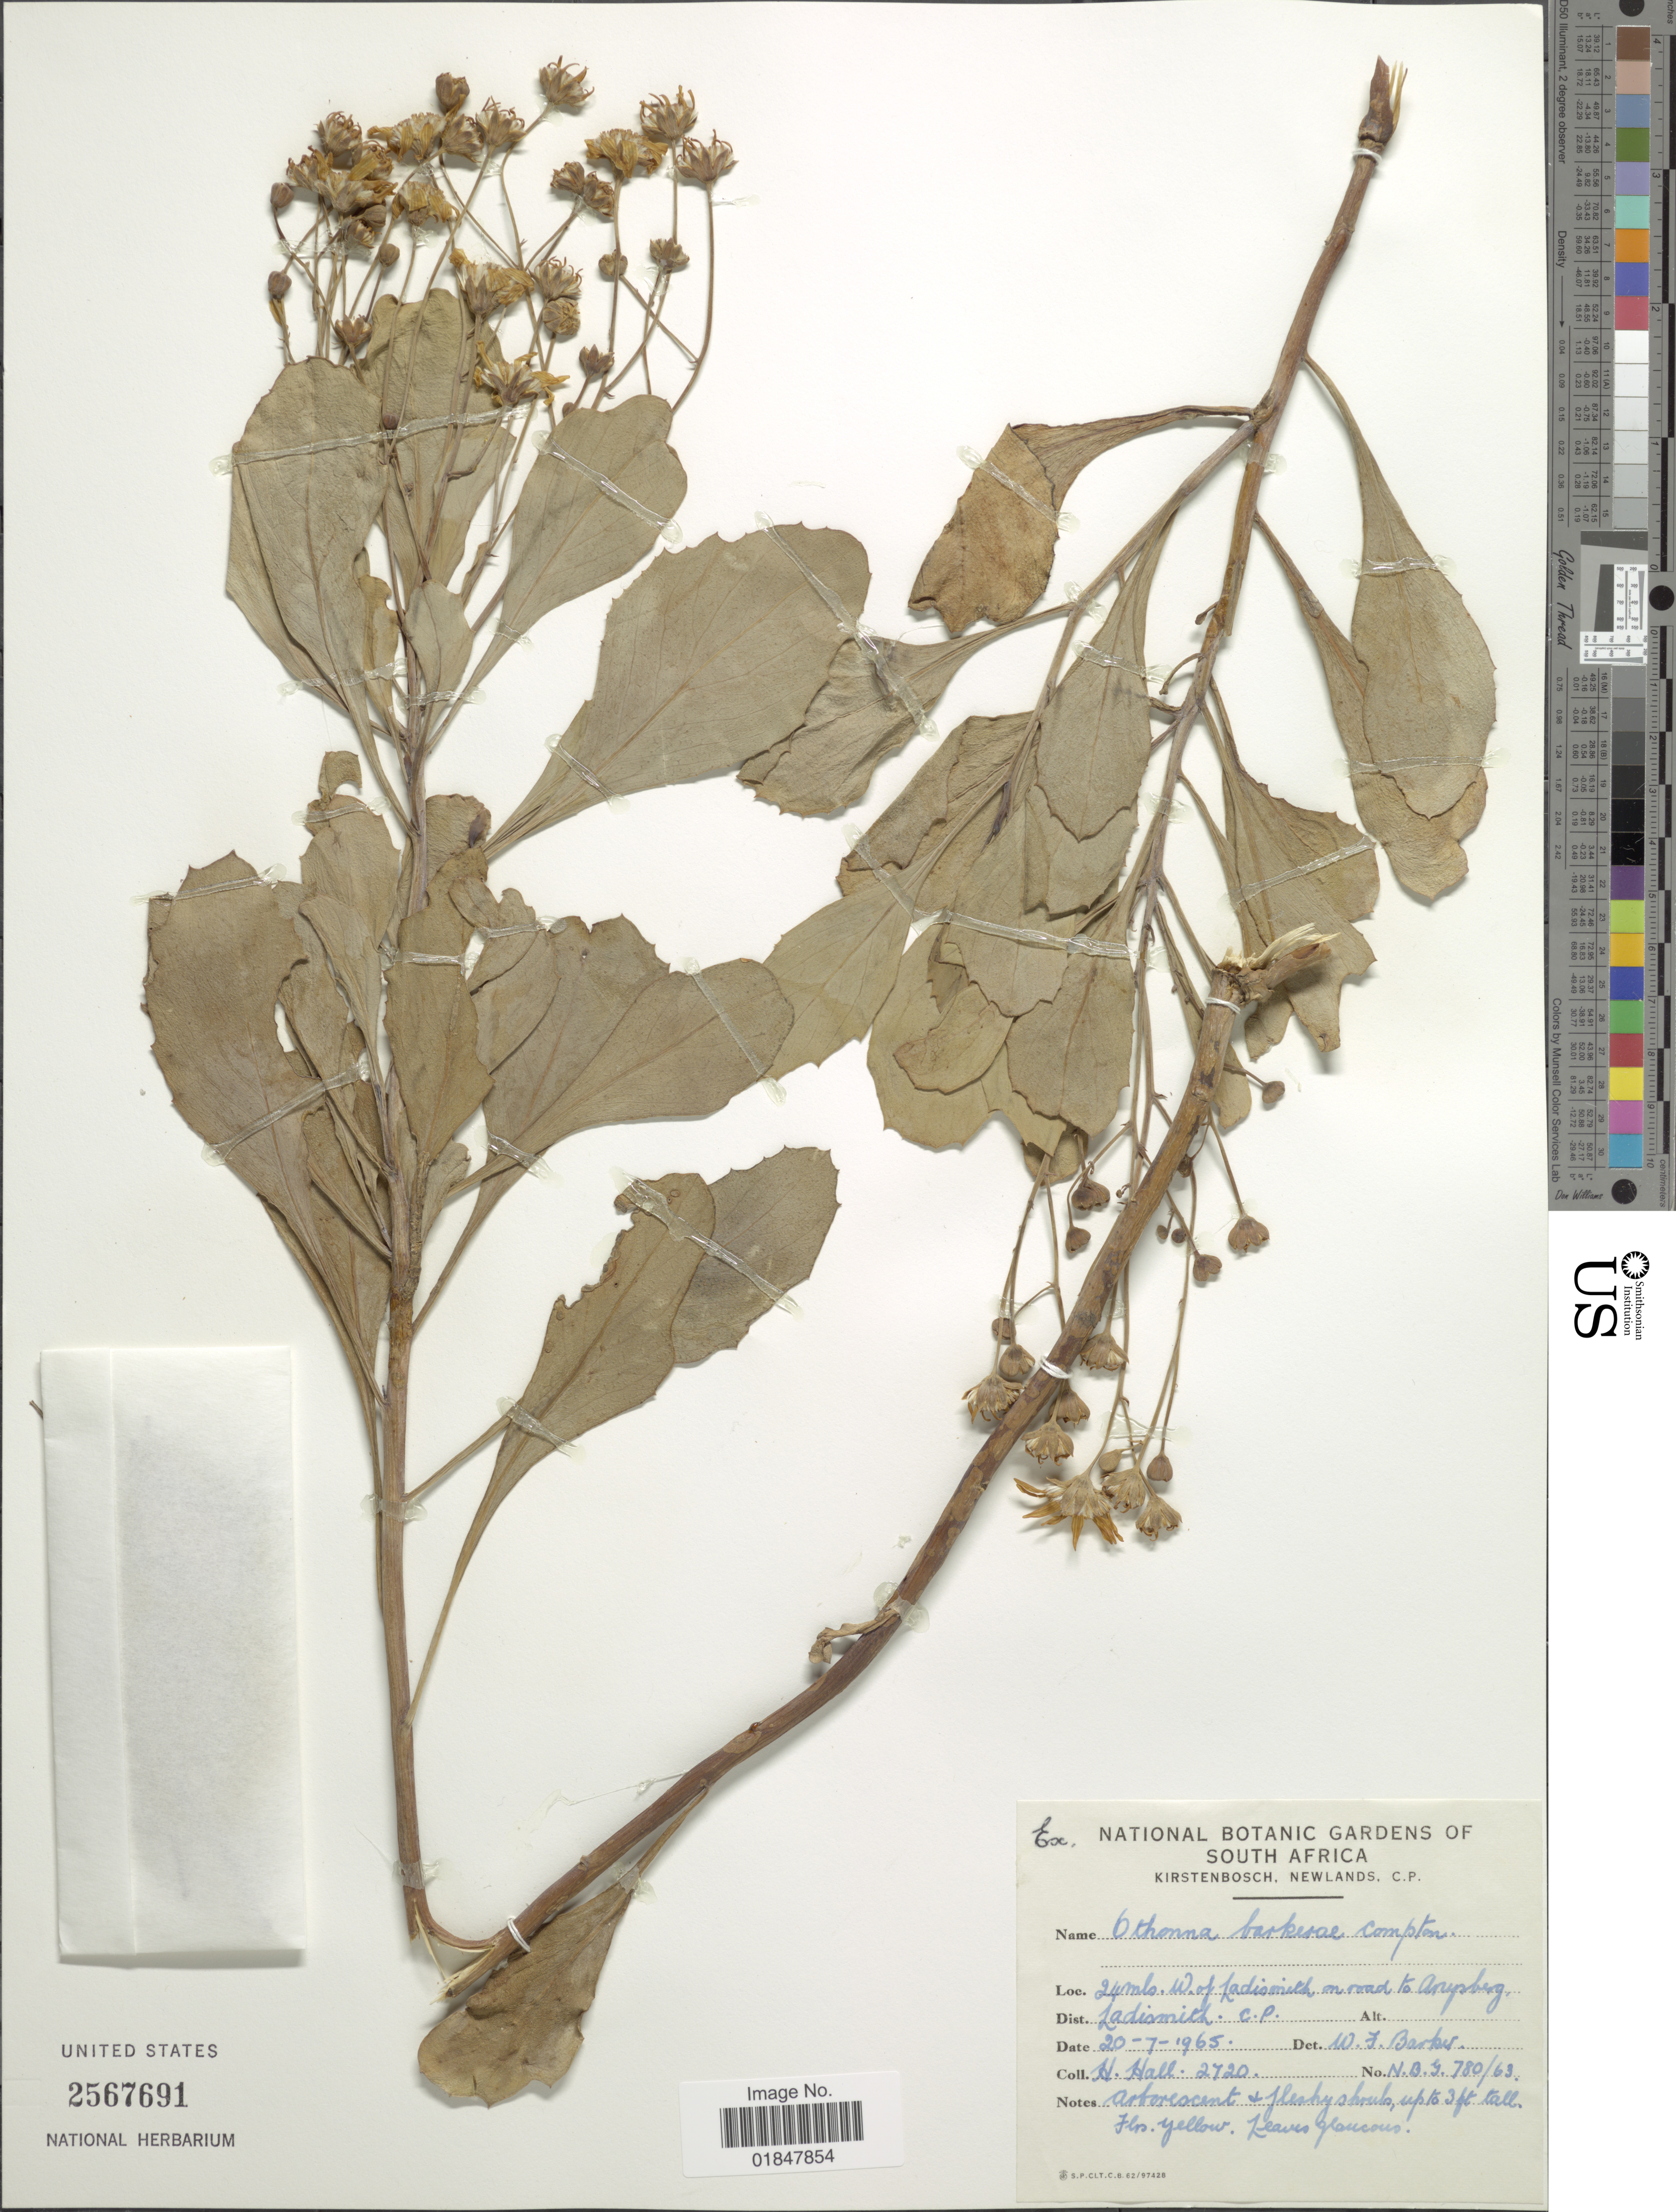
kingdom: Plantae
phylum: Tracheophyta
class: Magnoliopsida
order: Asterales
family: Asteraceae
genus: Othonna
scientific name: Othonna osteospermoides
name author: DC.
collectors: H. Hall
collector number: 2720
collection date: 1965-07-20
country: South Africa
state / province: Western Cape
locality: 24 mls W of Ladismith on road to Anysberg, Dist. Ladismith C.P.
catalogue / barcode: US 2567691